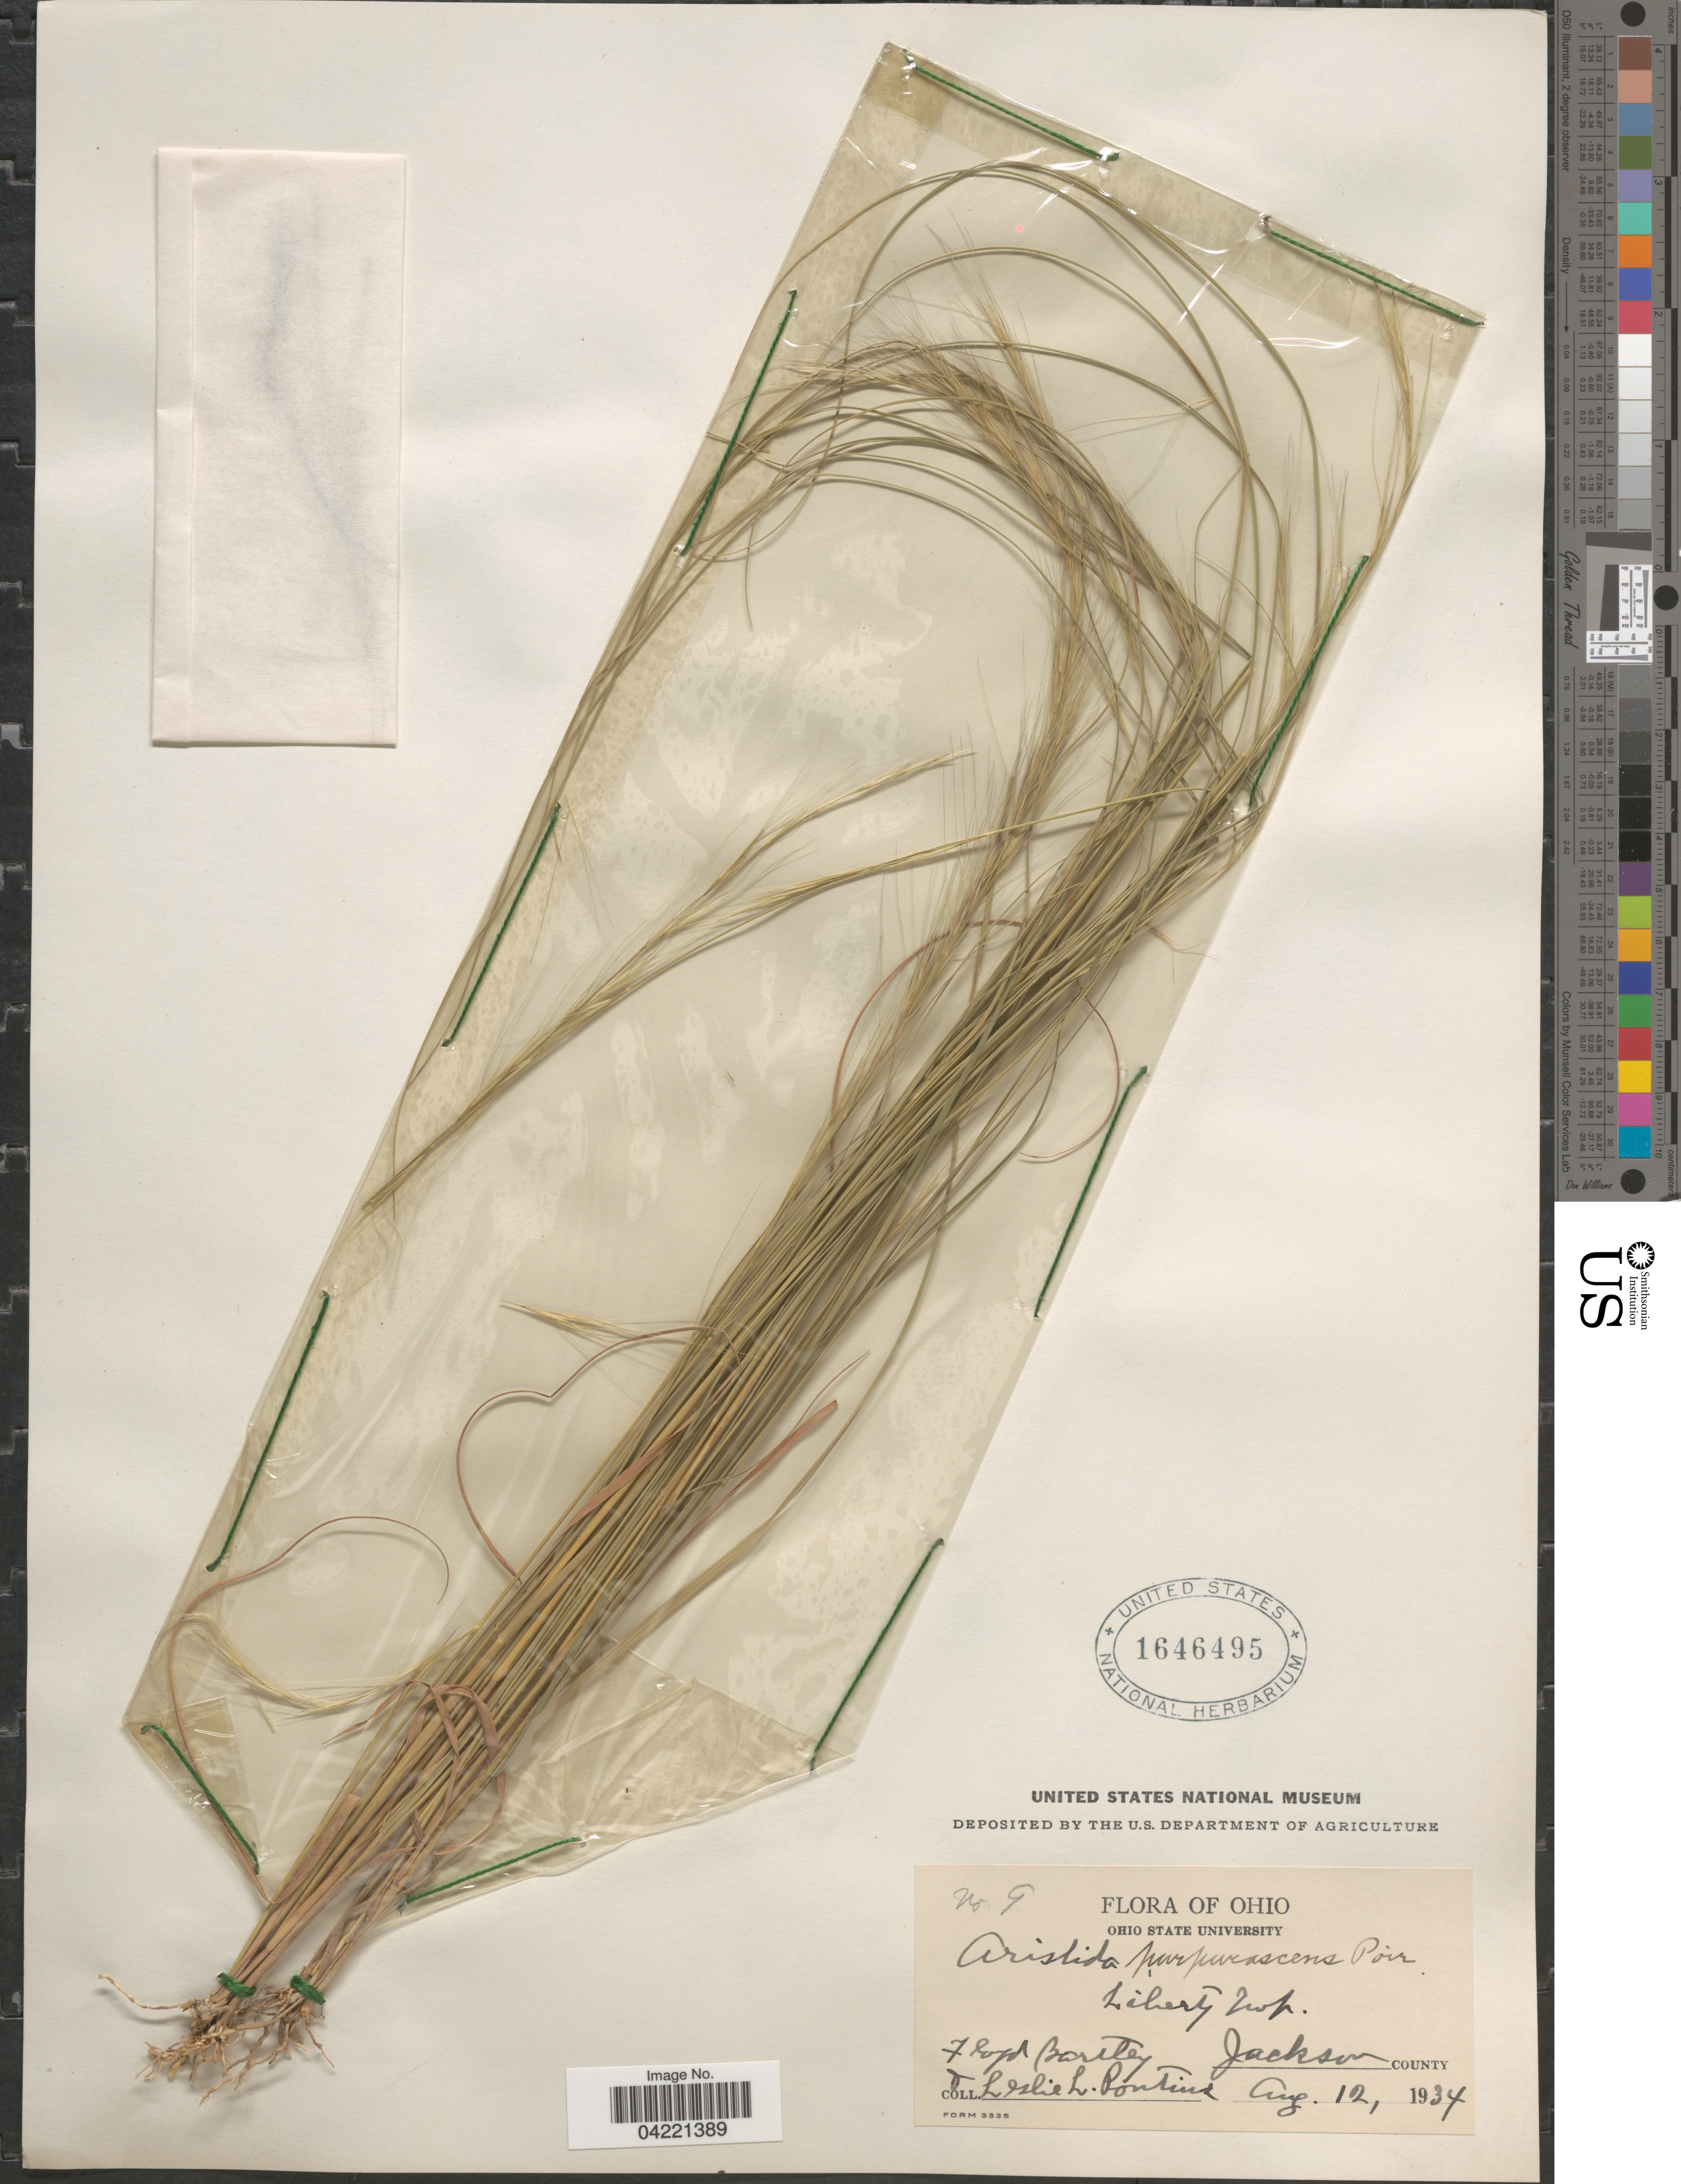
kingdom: Plantae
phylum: Tracheophyta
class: Liliopsida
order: Poales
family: Poaceae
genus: Aristida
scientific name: Aristida purpurascens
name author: Poir.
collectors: F. Bartley & L. Pontius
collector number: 9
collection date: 1934-08-12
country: United States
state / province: Ohio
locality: Liberty Twp. Jackson County.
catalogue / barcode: US 1646495